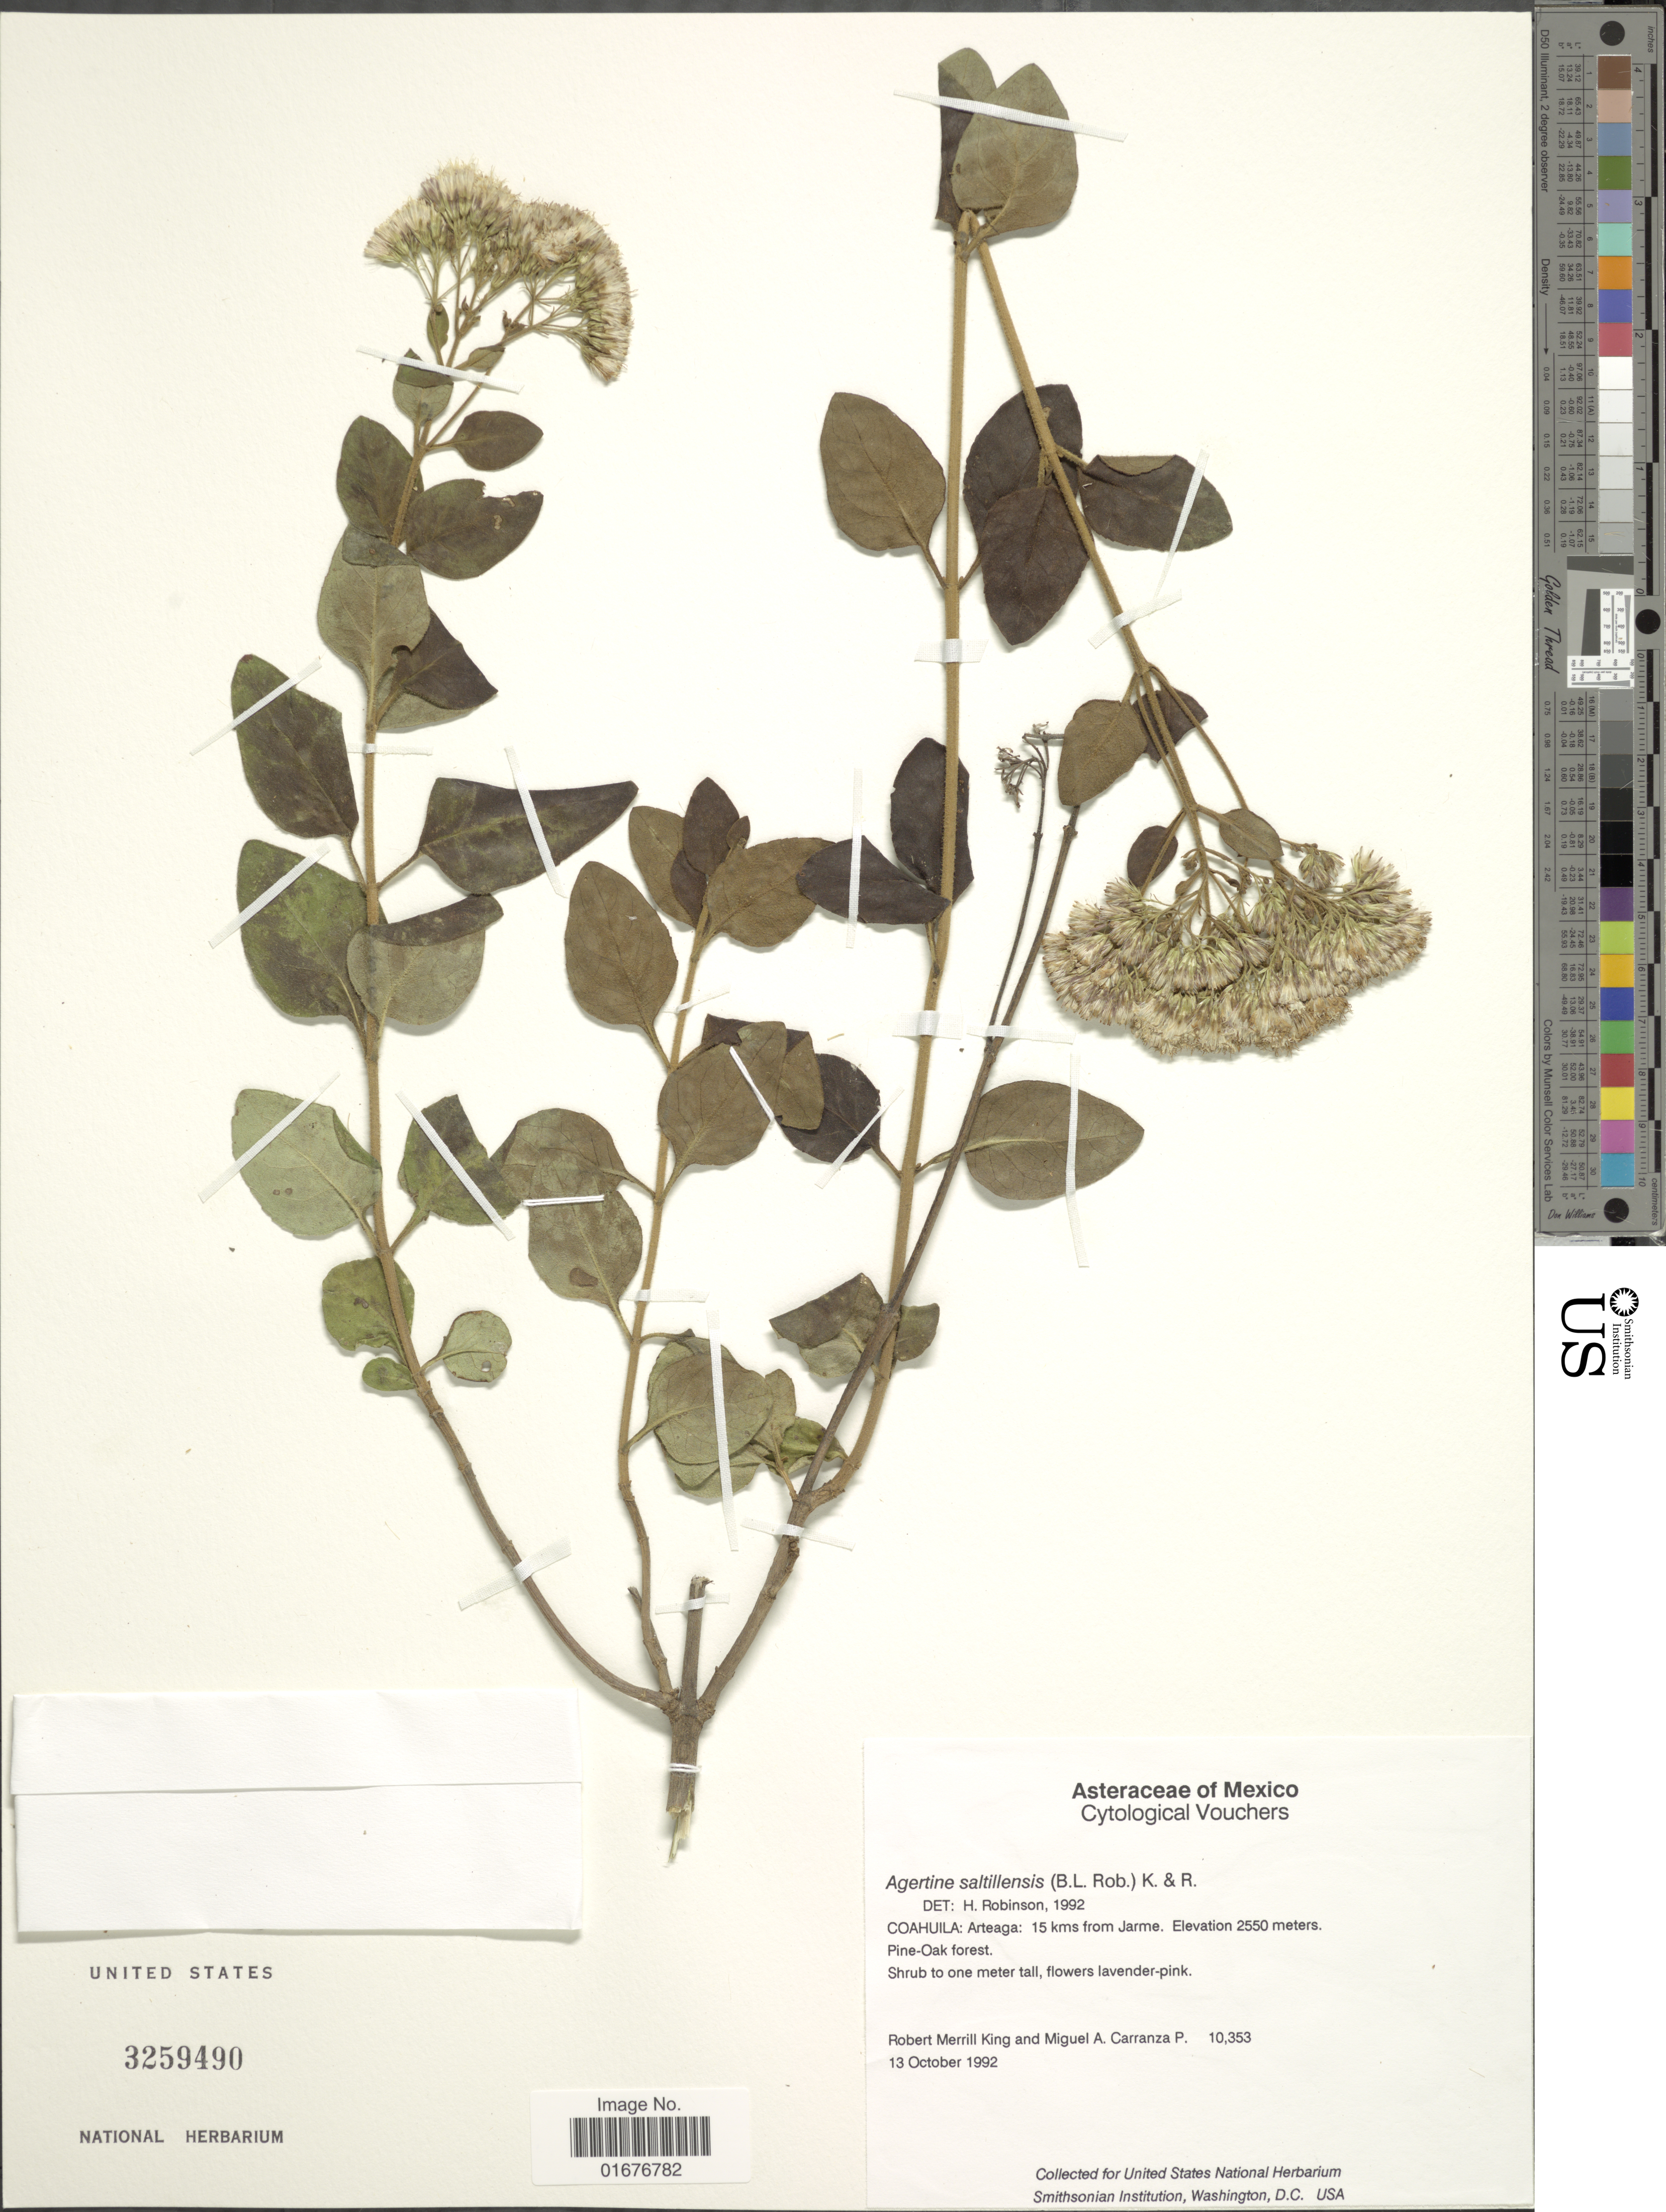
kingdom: Plantae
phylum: Tracheophyta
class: Magnoliopsida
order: Asterales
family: Asteraceae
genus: Ageratina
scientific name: Ageratina saltillensis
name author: (B.L. Rob.) R.M. King & H. Rob.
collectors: R. M. King & M. Carranza P.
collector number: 10353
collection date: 1992-10-13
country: Mexico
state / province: Coahuila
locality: Arteaga: 15 kms from Jarme, Pine-Oak forest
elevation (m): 2550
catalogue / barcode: US 3259490